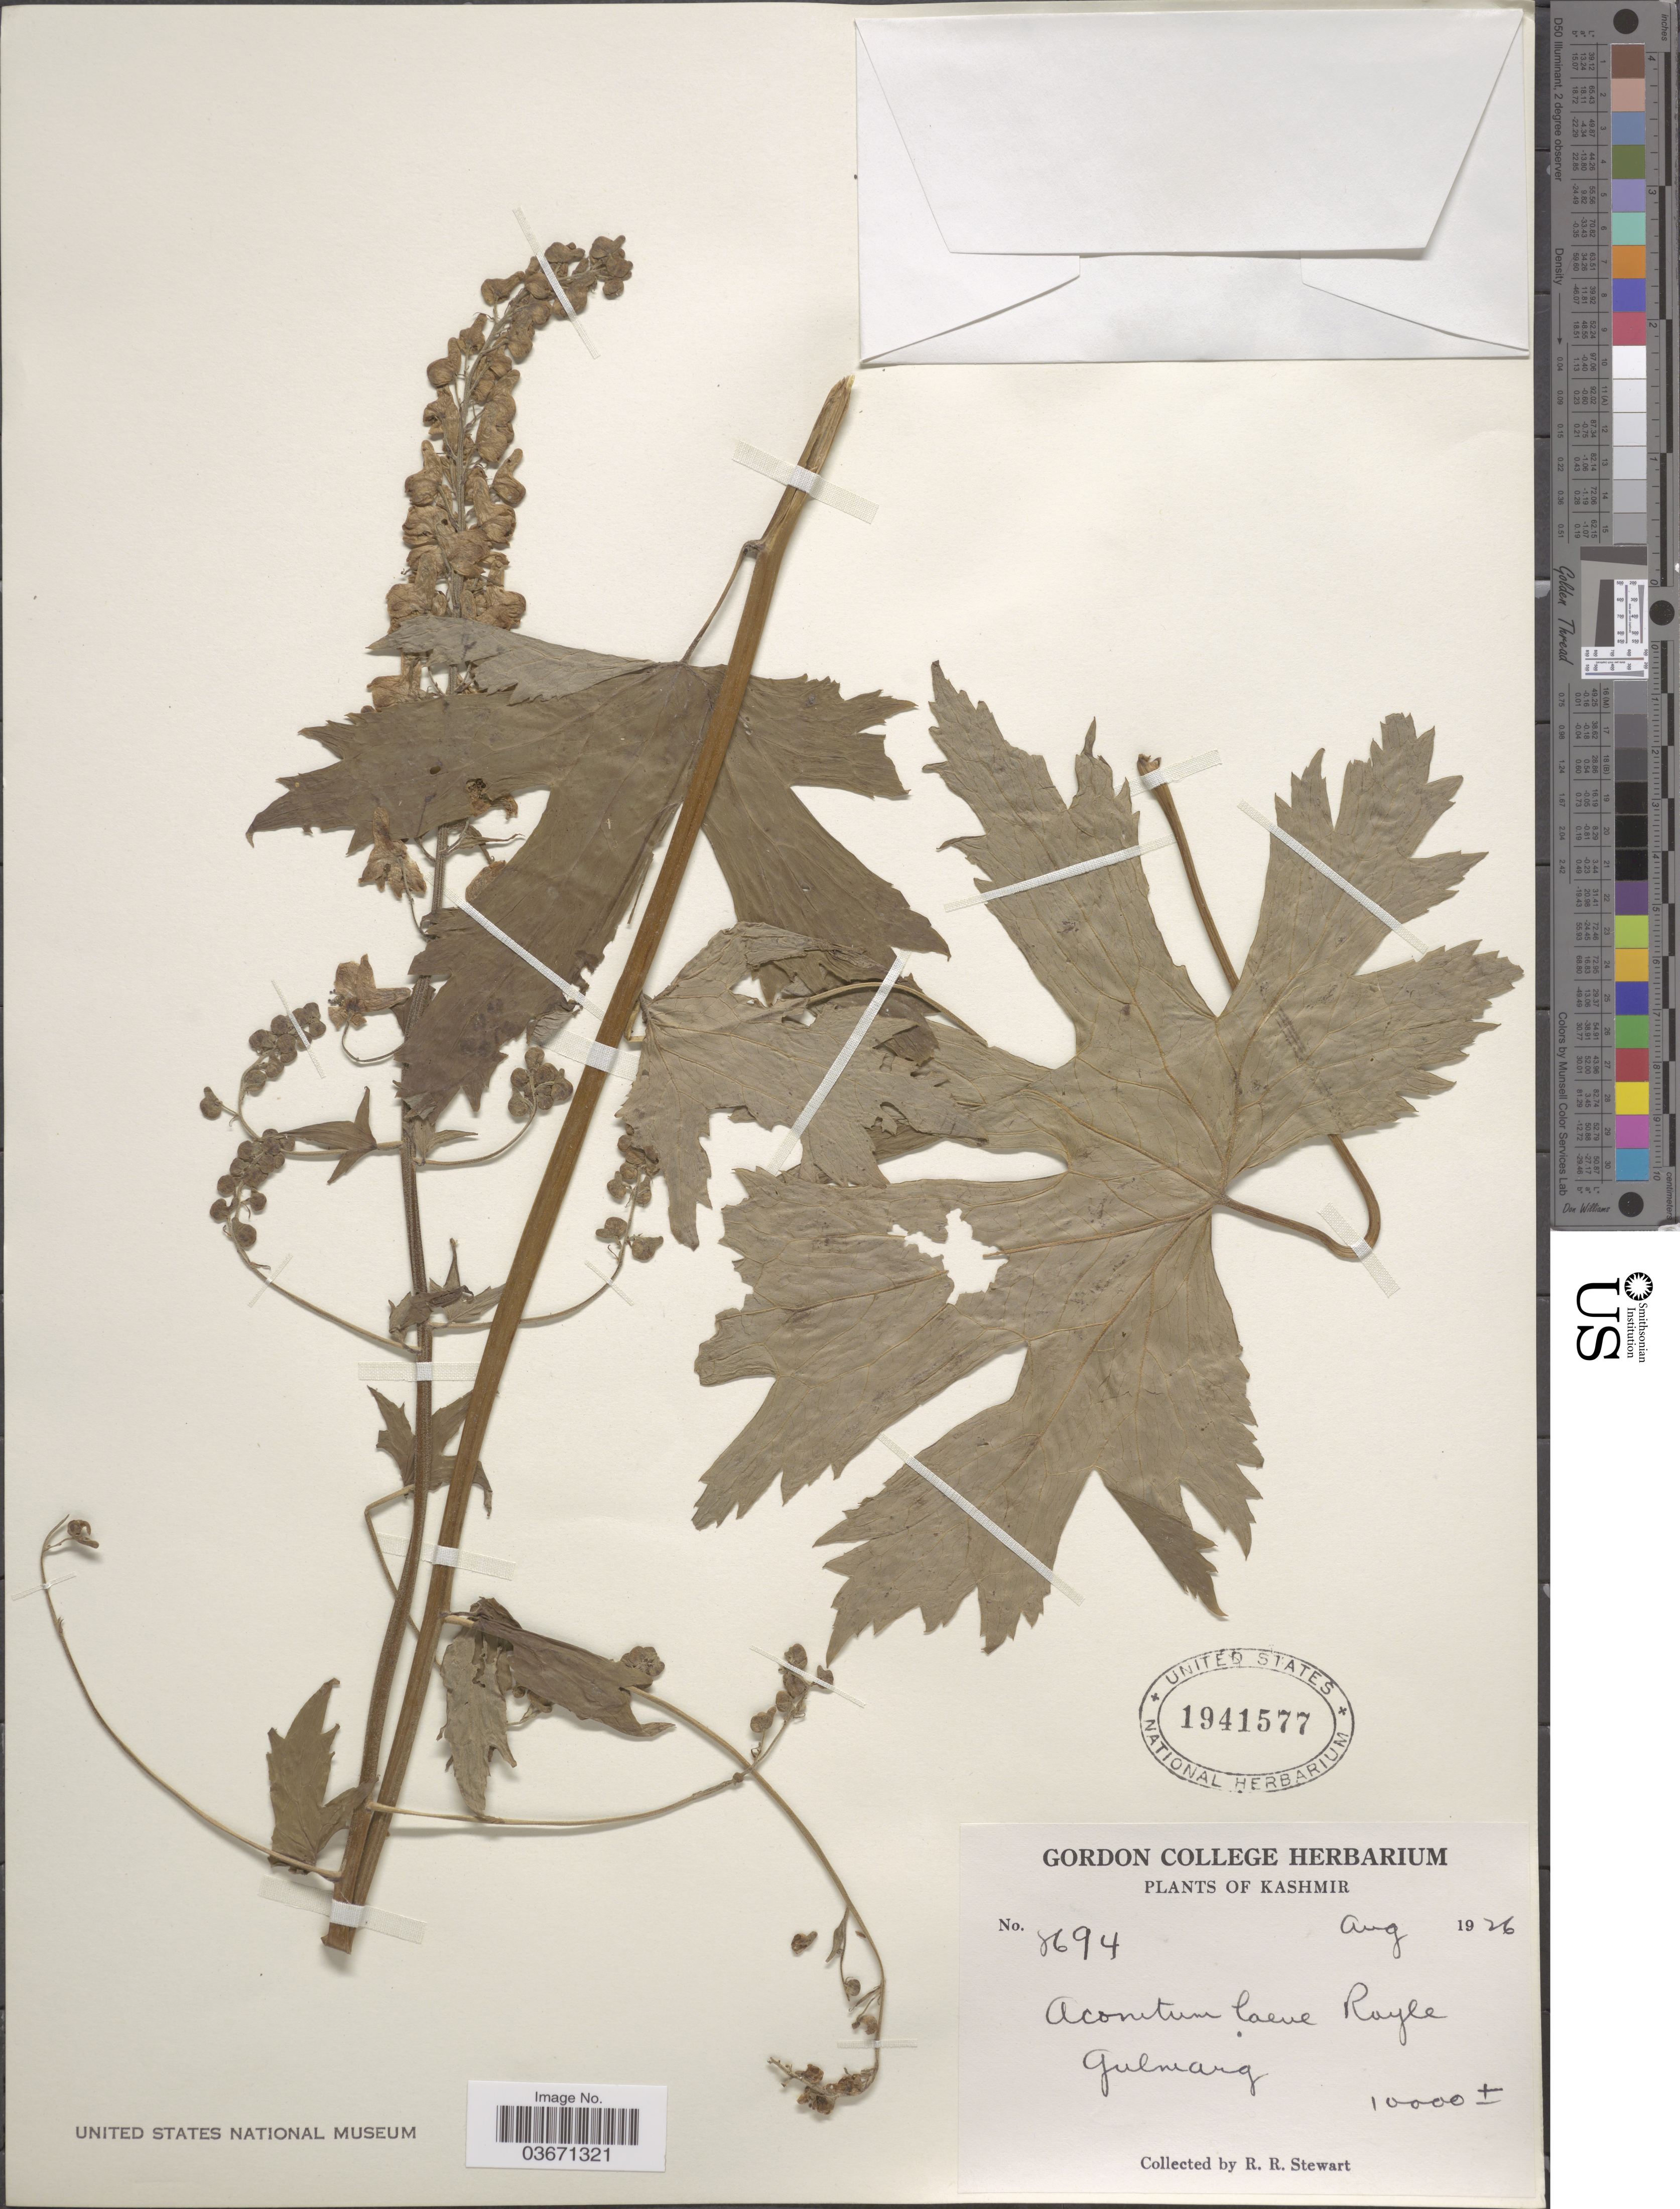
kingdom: Plantae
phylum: Tracheophyta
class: Magnoliopsida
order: Ranunculales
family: Ranunculaceae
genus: Aconitum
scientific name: Aconitum laeve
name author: Royle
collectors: R. Stewart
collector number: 8694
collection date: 1926-08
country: India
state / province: Jammu and Kashmir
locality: Kashmir. Gulmarg.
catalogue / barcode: US 1941577